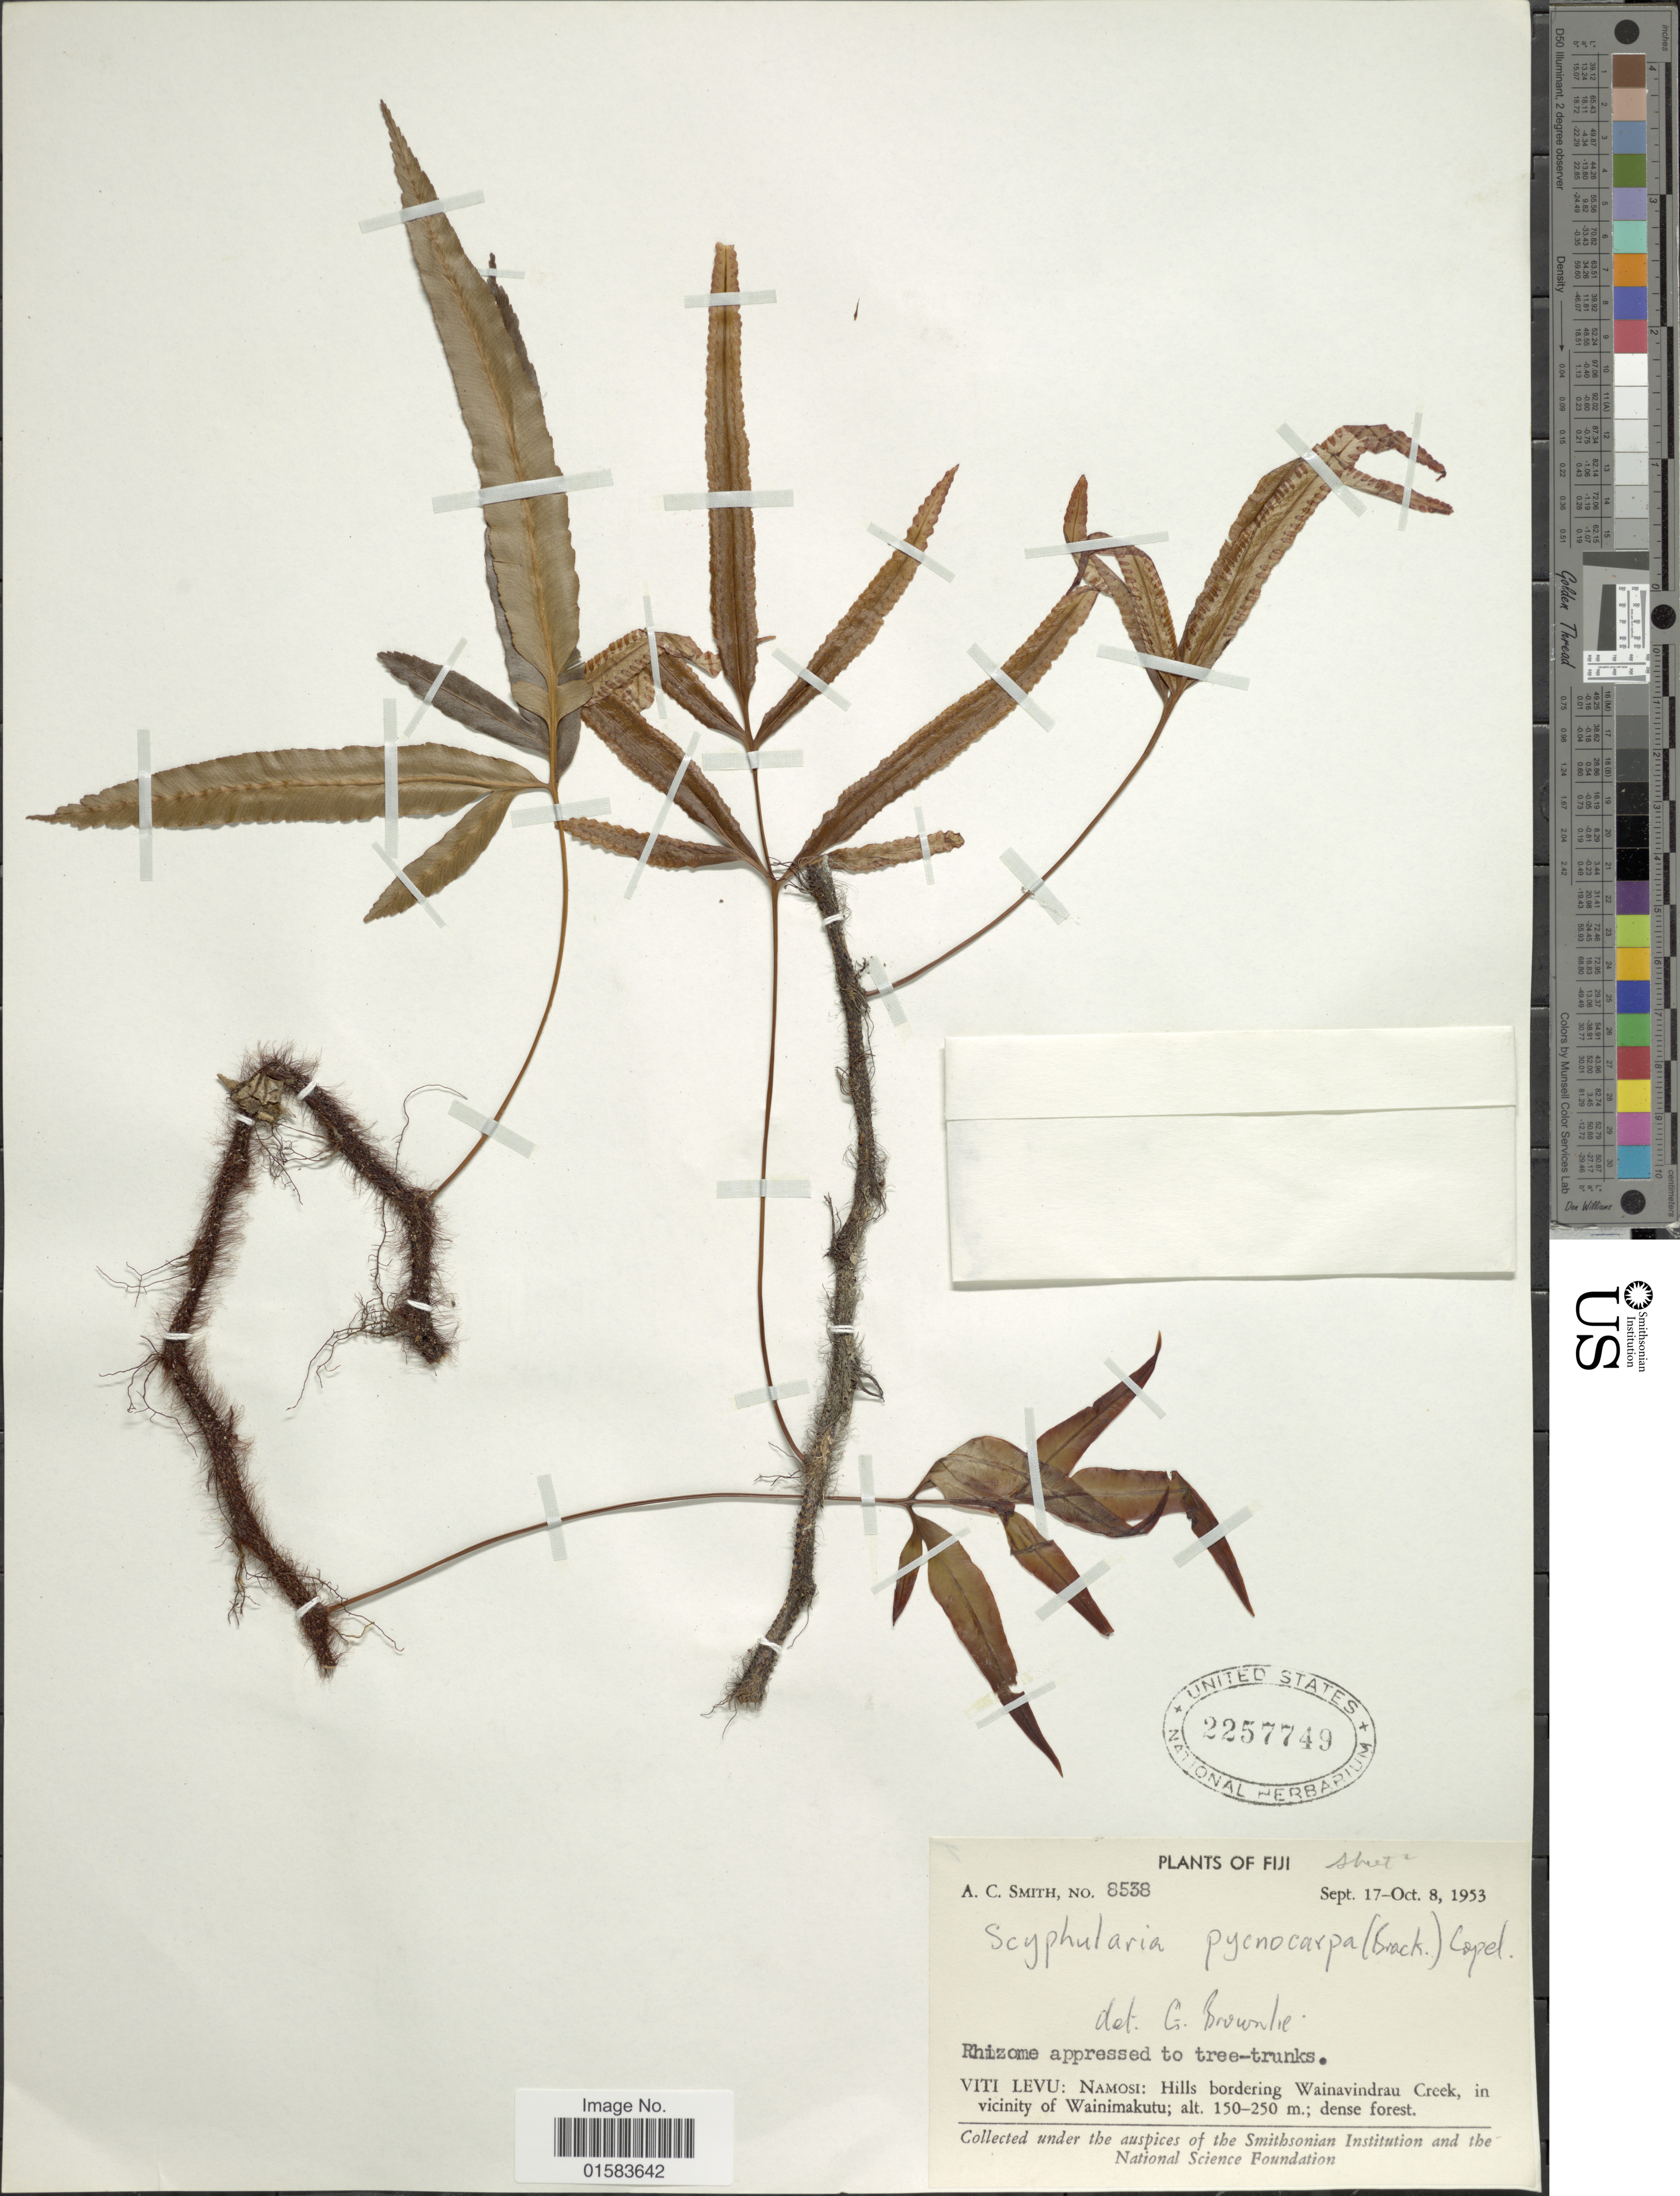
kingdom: Plantae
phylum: Tracheophyta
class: Polypodiopsida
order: Polypodiales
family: Davalliaceae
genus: Davallia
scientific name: Davallia pentaphylla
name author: Blume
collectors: A. C. Smith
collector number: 8538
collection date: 1953-09-17/1953-10-08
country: Fiji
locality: Viti Levu: Namosi: Hills bordering Wainavindrau Creek, in vicinity of Wainimakutu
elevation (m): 150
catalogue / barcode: US 2257749